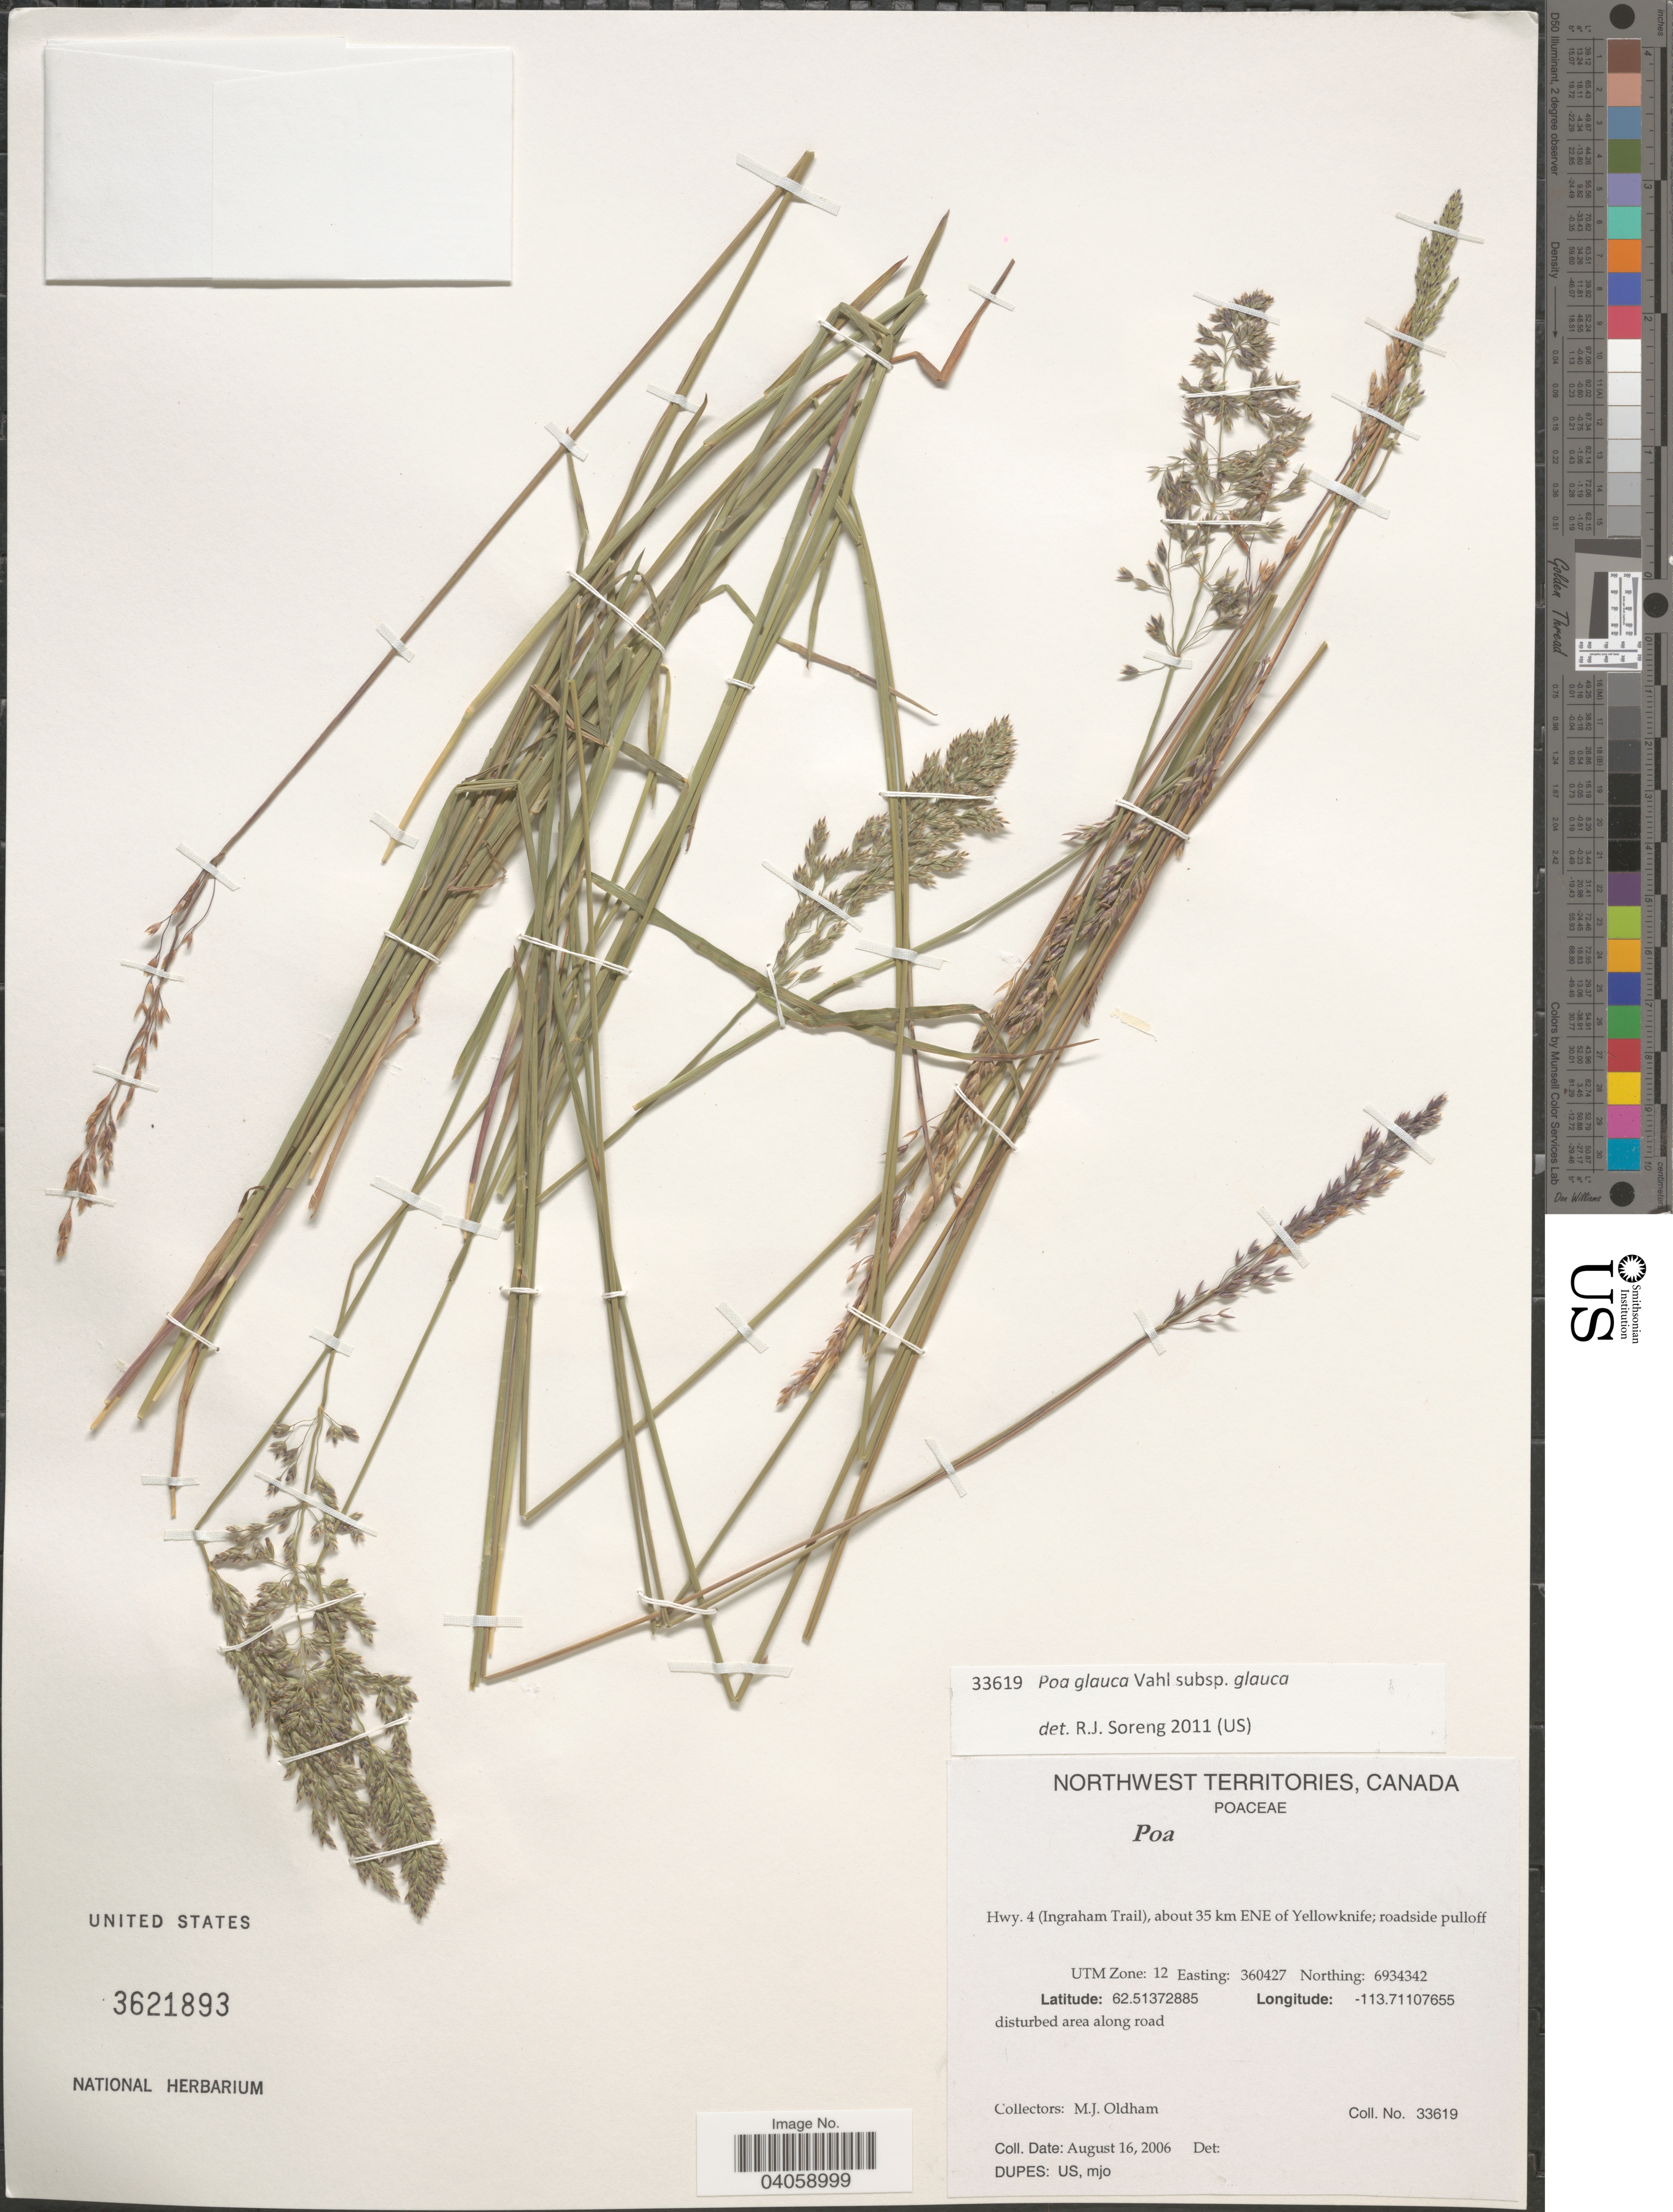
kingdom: Plantae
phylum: Tracheophyta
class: Liliopsida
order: Poales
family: Poaceae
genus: Poa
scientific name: Poa glauca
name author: Vahl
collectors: M. Oldham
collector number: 33619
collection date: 2006-08-16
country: Canada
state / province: Northwest Territories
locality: Hwy. 4 (Ingraham Trail), about 35 km ENE of Yellowknife; roadside pulloff. UTM Zone: 12. Easting: 360427. Northing: 6934342.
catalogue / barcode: US 3621893